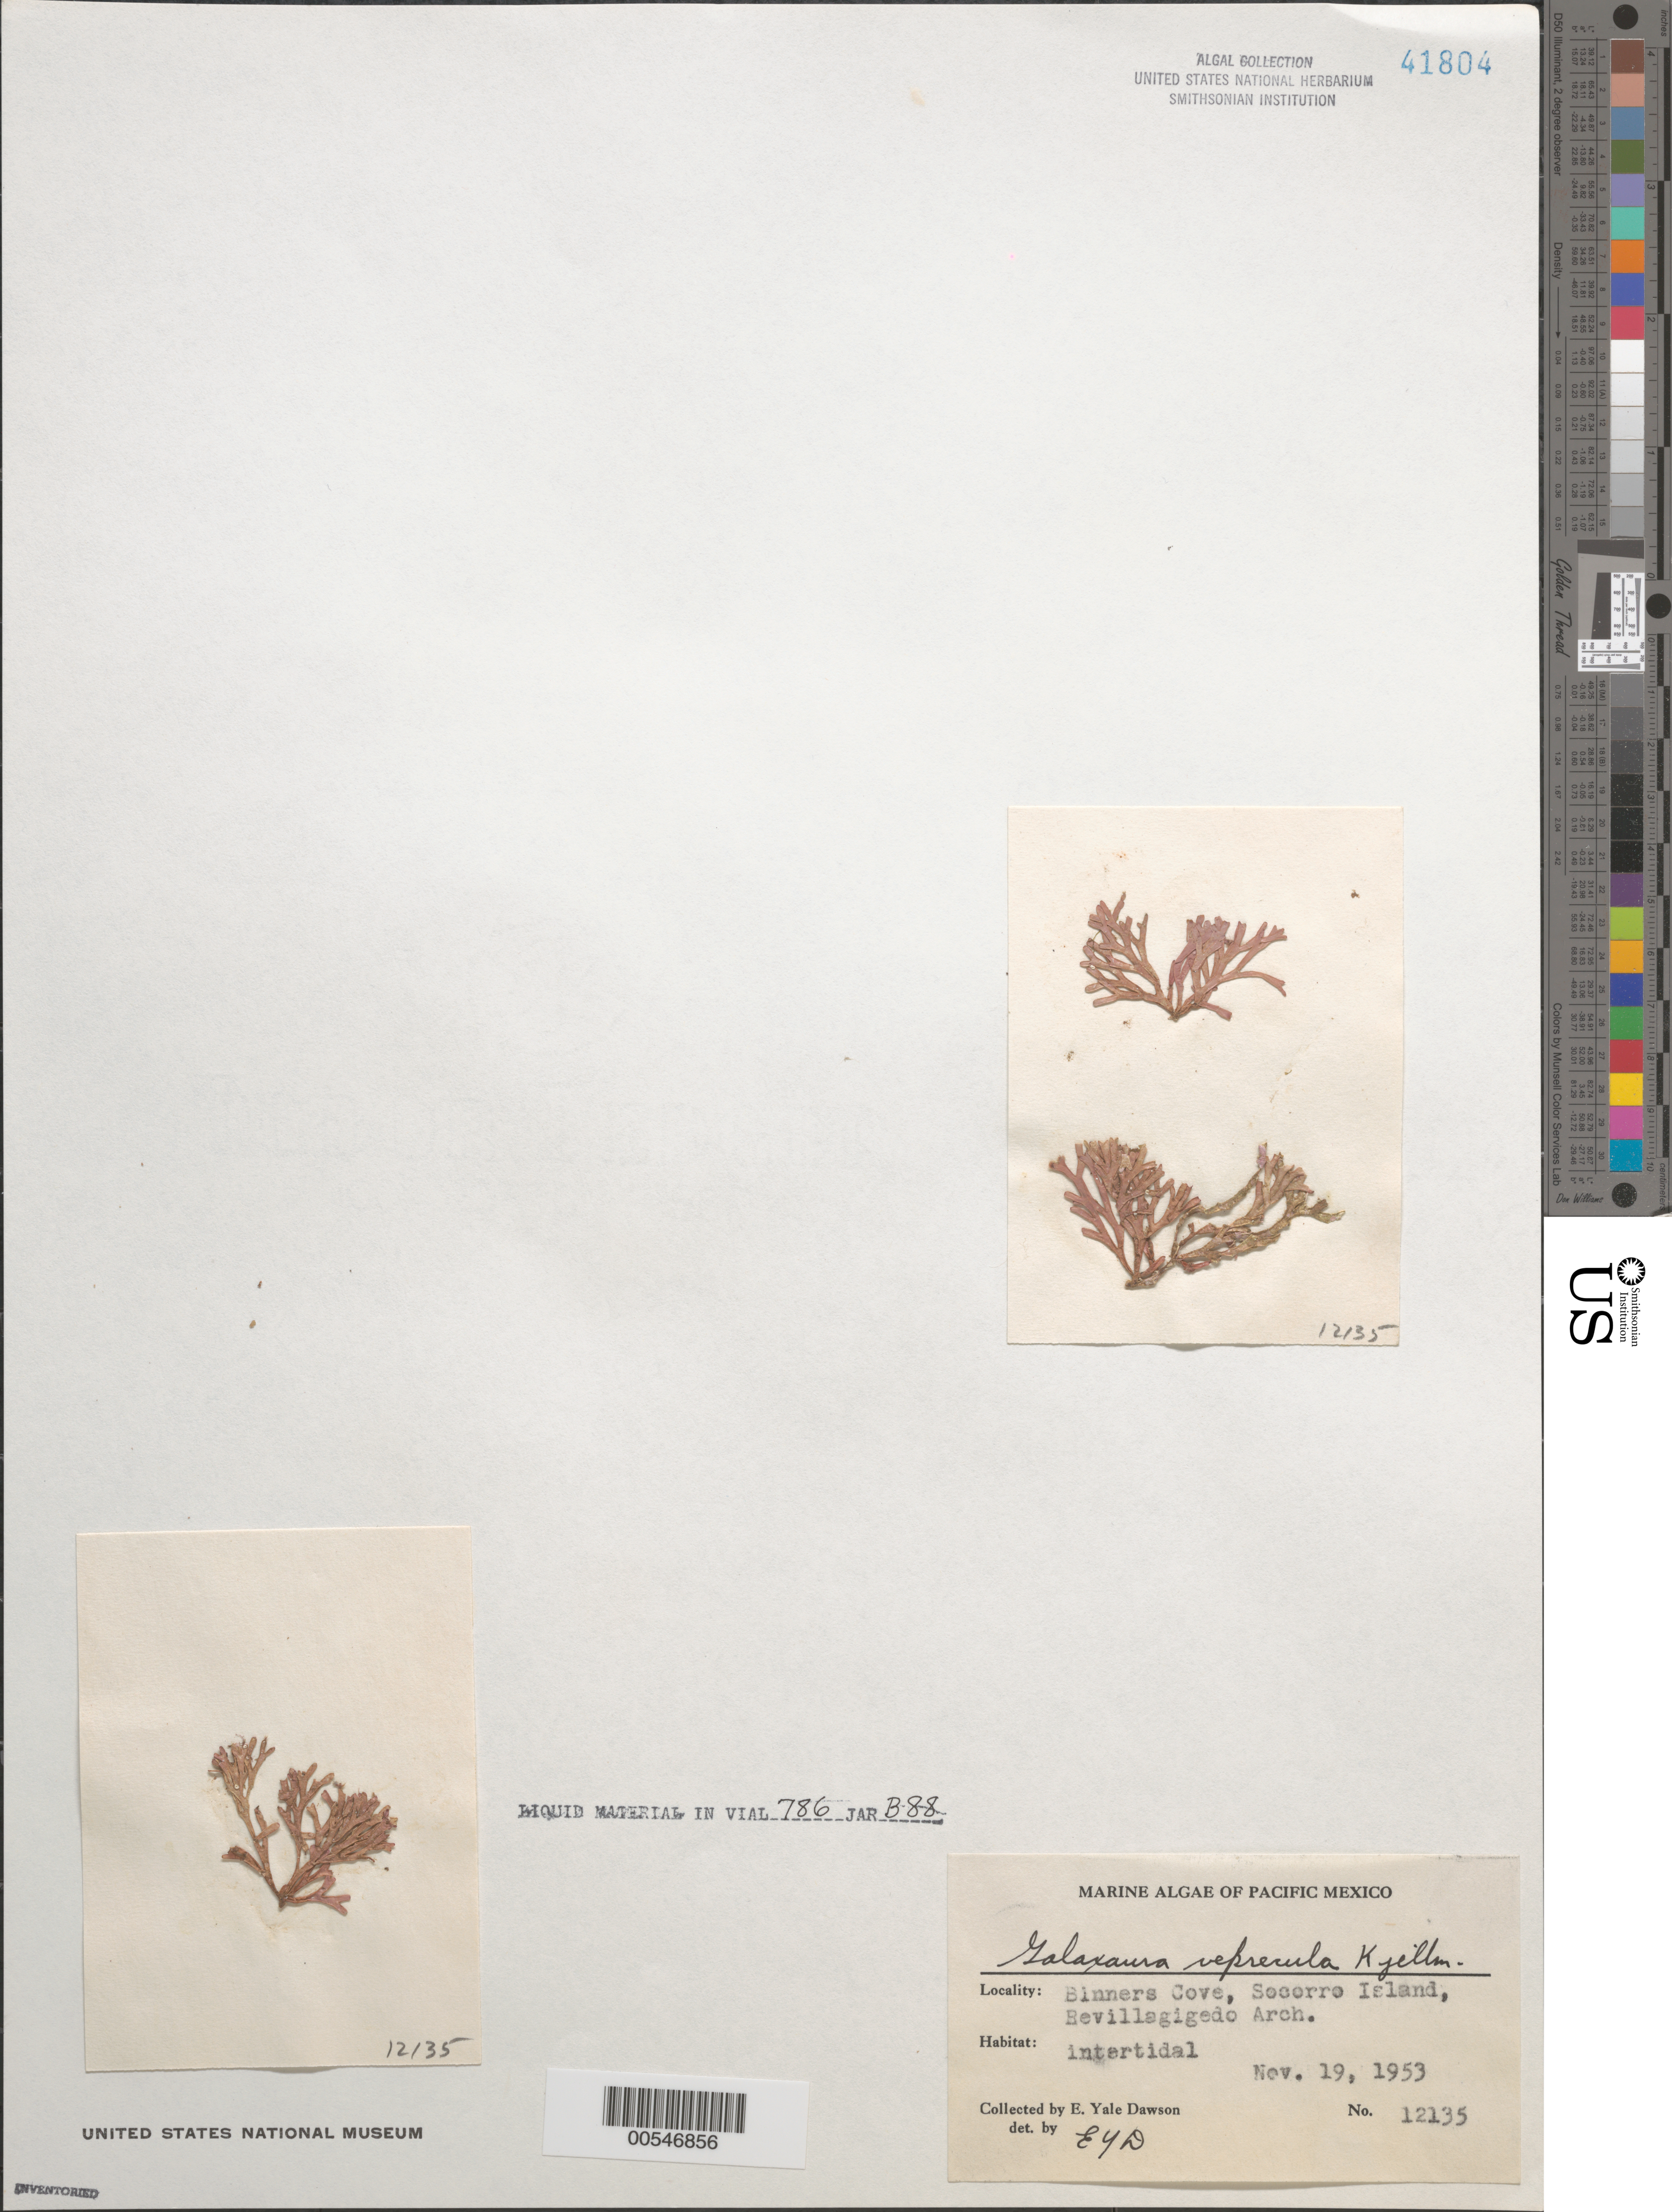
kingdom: Plantae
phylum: Rhodophyta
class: Florideophyceae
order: Nemaliales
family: Galaxauraceae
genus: Galaxaura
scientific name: Galaxaura marginata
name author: (J. Ellis & Sol.) J.V.Lamouroux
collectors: E. Y. Dawson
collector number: EYD 12135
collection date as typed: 19 Nov 1953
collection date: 1953-11-19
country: Mexico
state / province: Colima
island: Isla Socorro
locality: Binners Cove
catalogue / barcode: US 41804